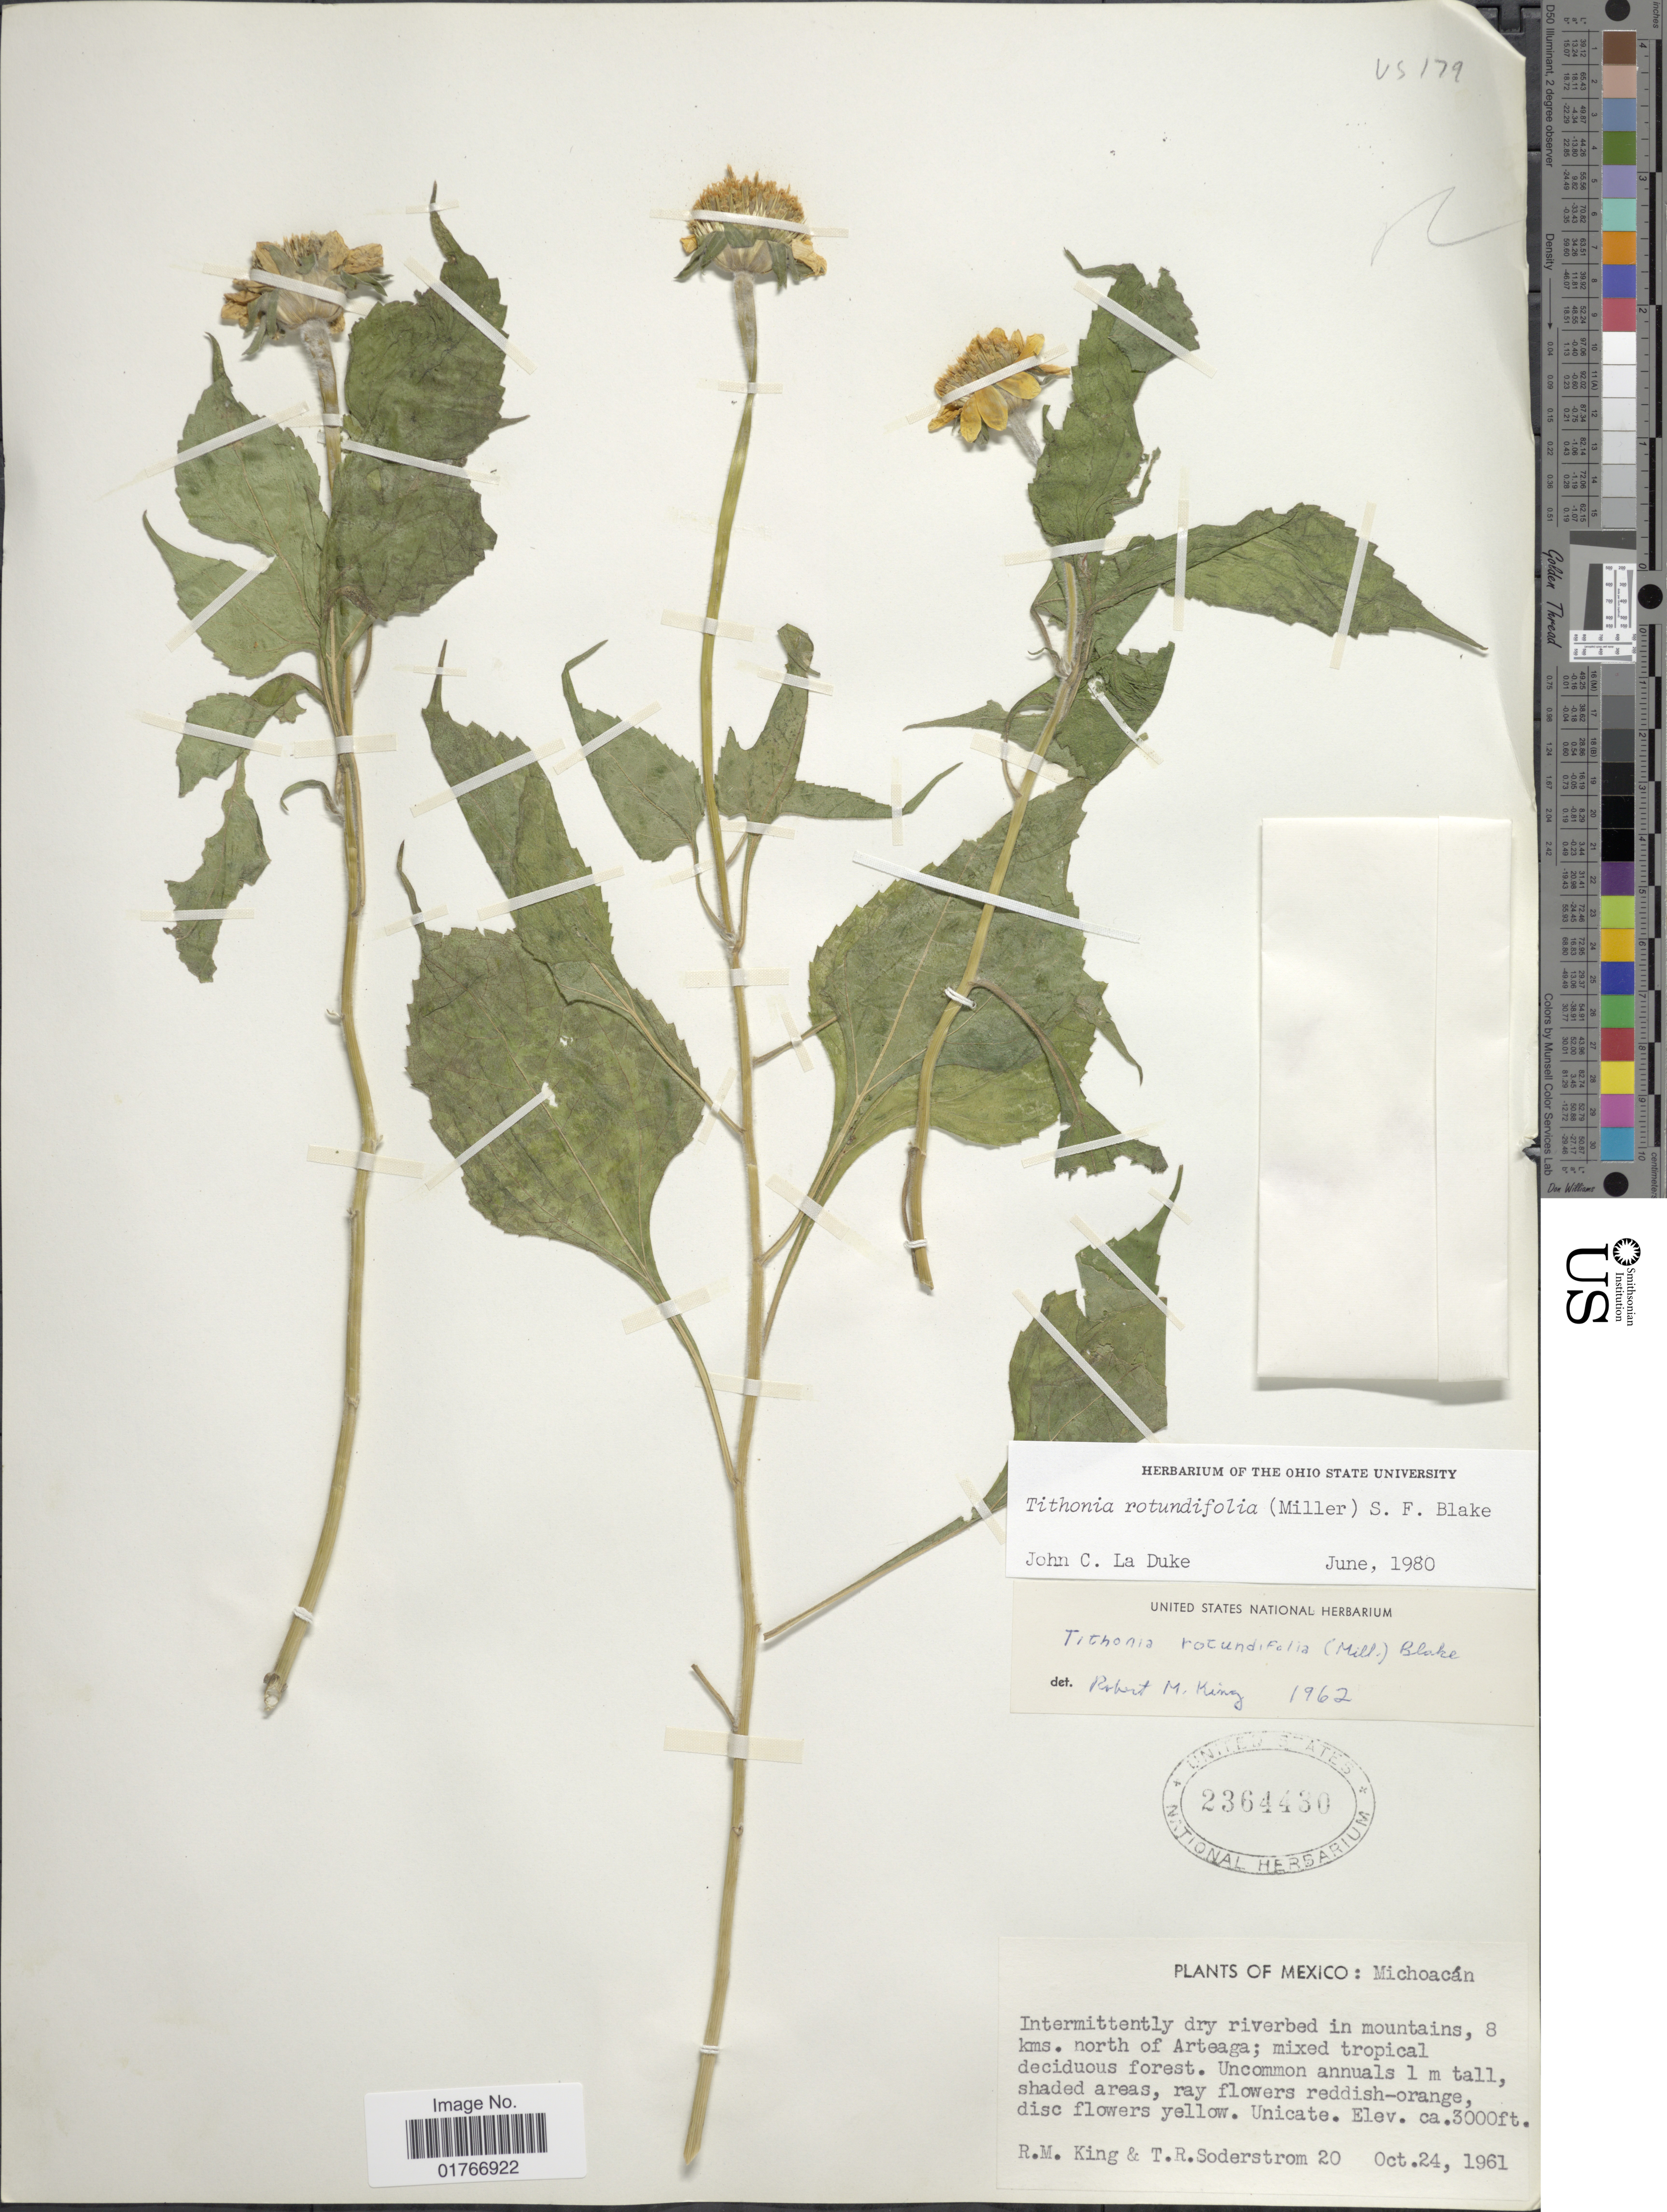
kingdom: Plantae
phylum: Tracheophyta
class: Magnoliopsida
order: Asterales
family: Asteraceae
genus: Tithonia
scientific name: Tithonia rotundifolia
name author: (Mill.) S.F. Blake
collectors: R. M. King & T. R. Soderstrom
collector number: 20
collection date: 1961-10-24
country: Mexico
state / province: Michoacán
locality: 8 kms. north of Arteaga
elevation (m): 914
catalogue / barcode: US 2364430